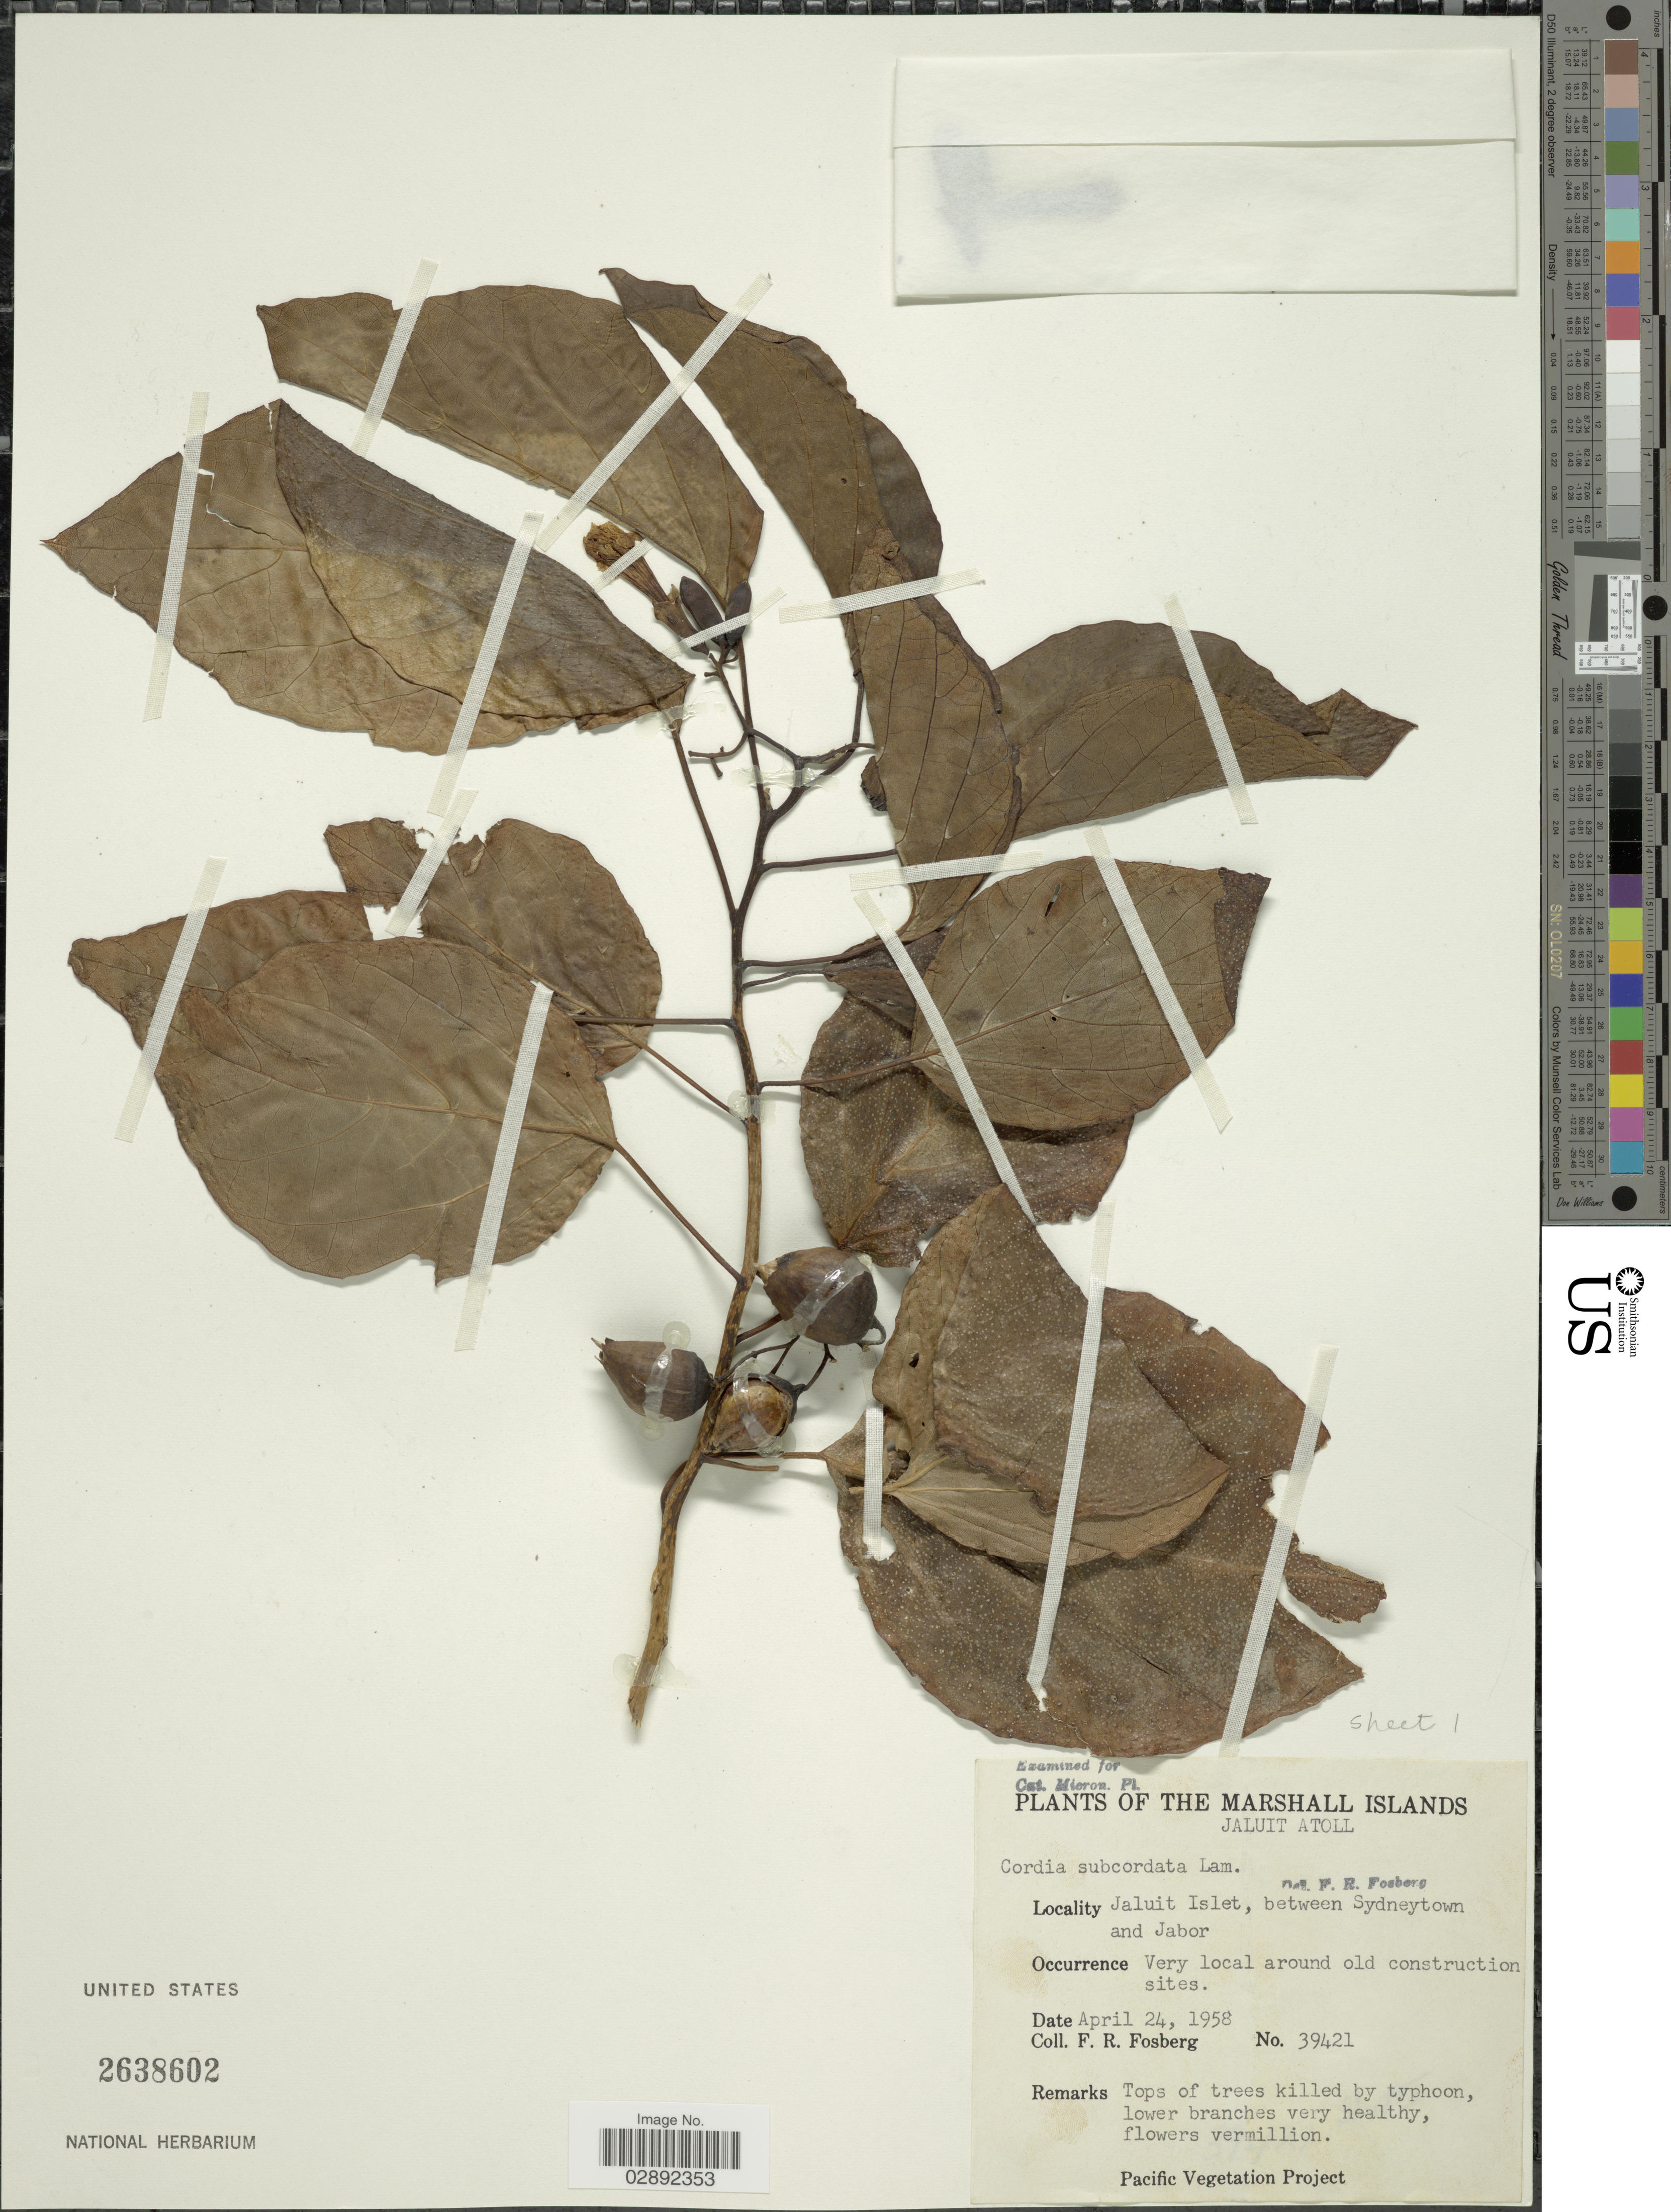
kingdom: Plantae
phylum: Tracheophyta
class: Magnoliopsida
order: Boraginales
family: Cordiaceae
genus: Cordia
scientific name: Cordia subcordata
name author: Lam.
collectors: F. R. Fosberg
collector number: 39421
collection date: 1958-04-24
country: Marshall Islands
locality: Jaluit Atoll. Jaluit Islet, between Sydneytown and Jabor.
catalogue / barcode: US 2638602